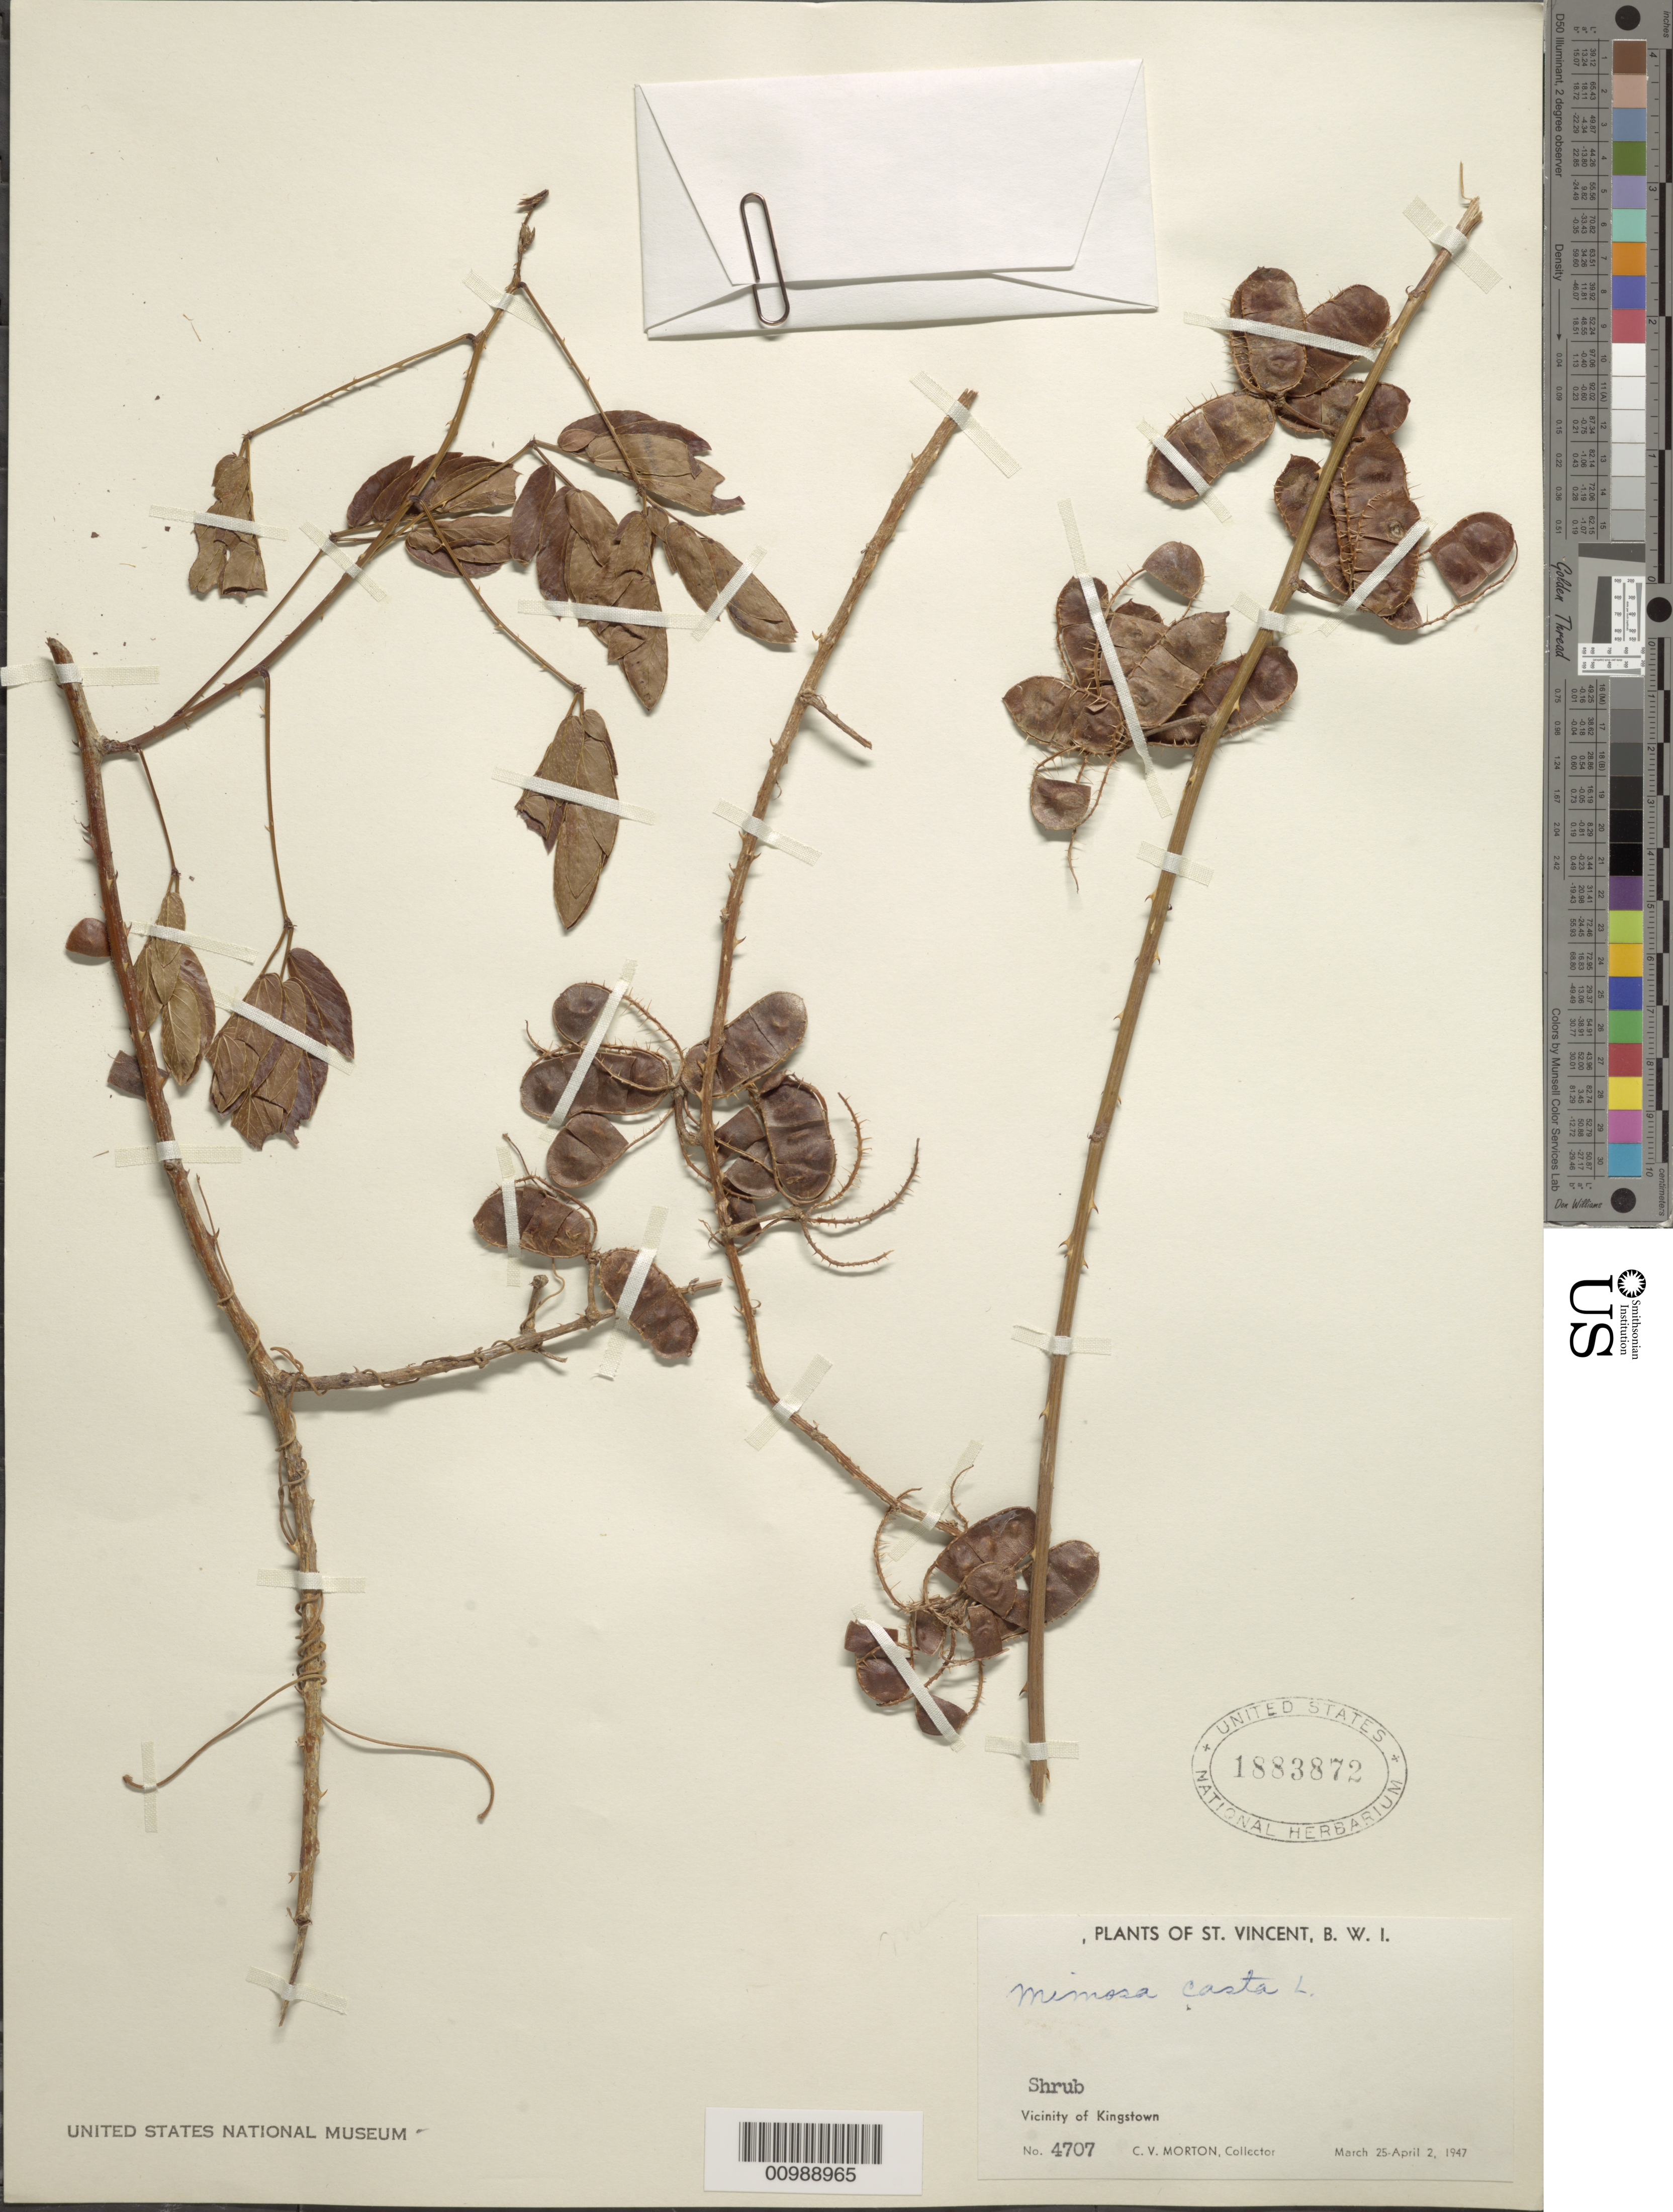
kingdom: Plantae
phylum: Tracheophyta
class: Magnoliopsida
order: Fabales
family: Fabaceae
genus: Mimosa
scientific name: Mimosa casta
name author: L.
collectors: C. V. Morton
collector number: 4707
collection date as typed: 25 Mar 1947 to 02 Apr 1947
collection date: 1947-03-25/1947-04-02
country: St. Vincent - Grenadines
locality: Vicinity of Kingstown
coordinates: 0 N, 0 E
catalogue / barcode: US 1883872